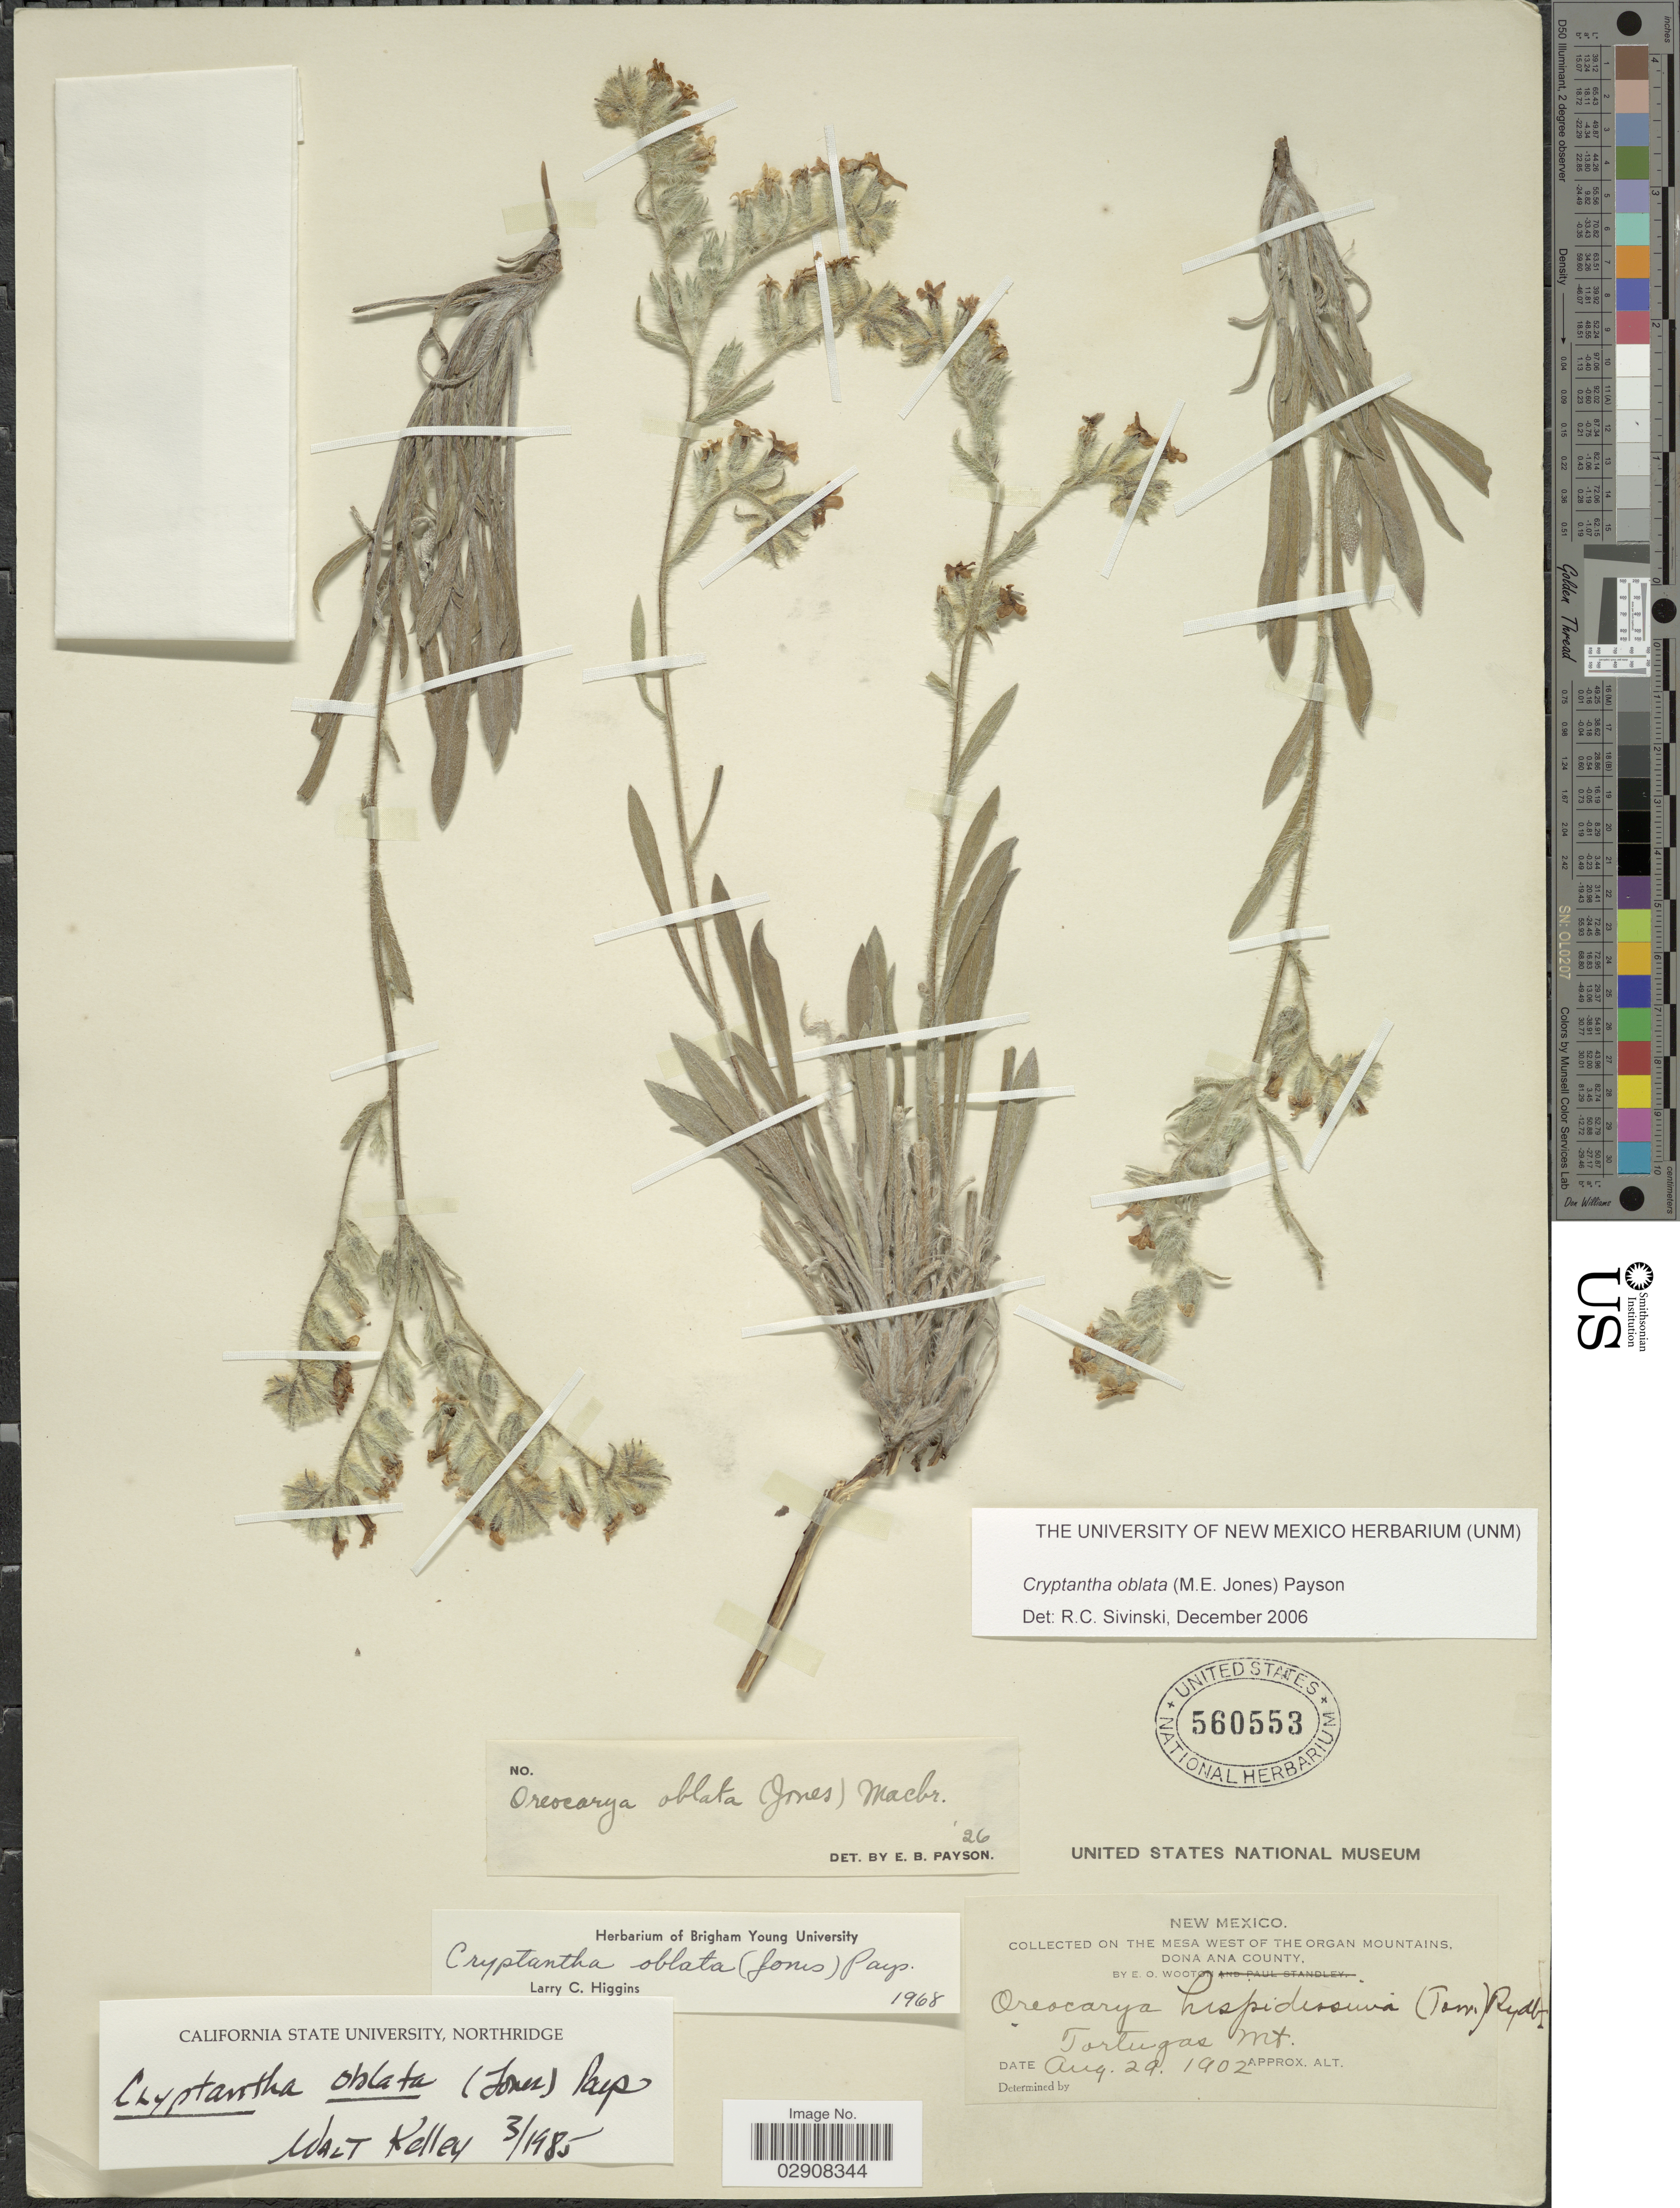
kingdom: Plantae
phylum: Tracheophyta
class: Magnoliopsida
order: Boraginales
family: Boraginaceae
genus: Cryptantha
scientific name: Cryptantha oblata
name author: (M.E. Jones) Payson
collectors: E. O. Wooton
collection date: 1902-08-29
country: United States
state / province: New Mexico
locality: In the mesa west of the Organ Mountains. Dona Ana County. Tortugas Mt.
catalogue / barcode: US 560553